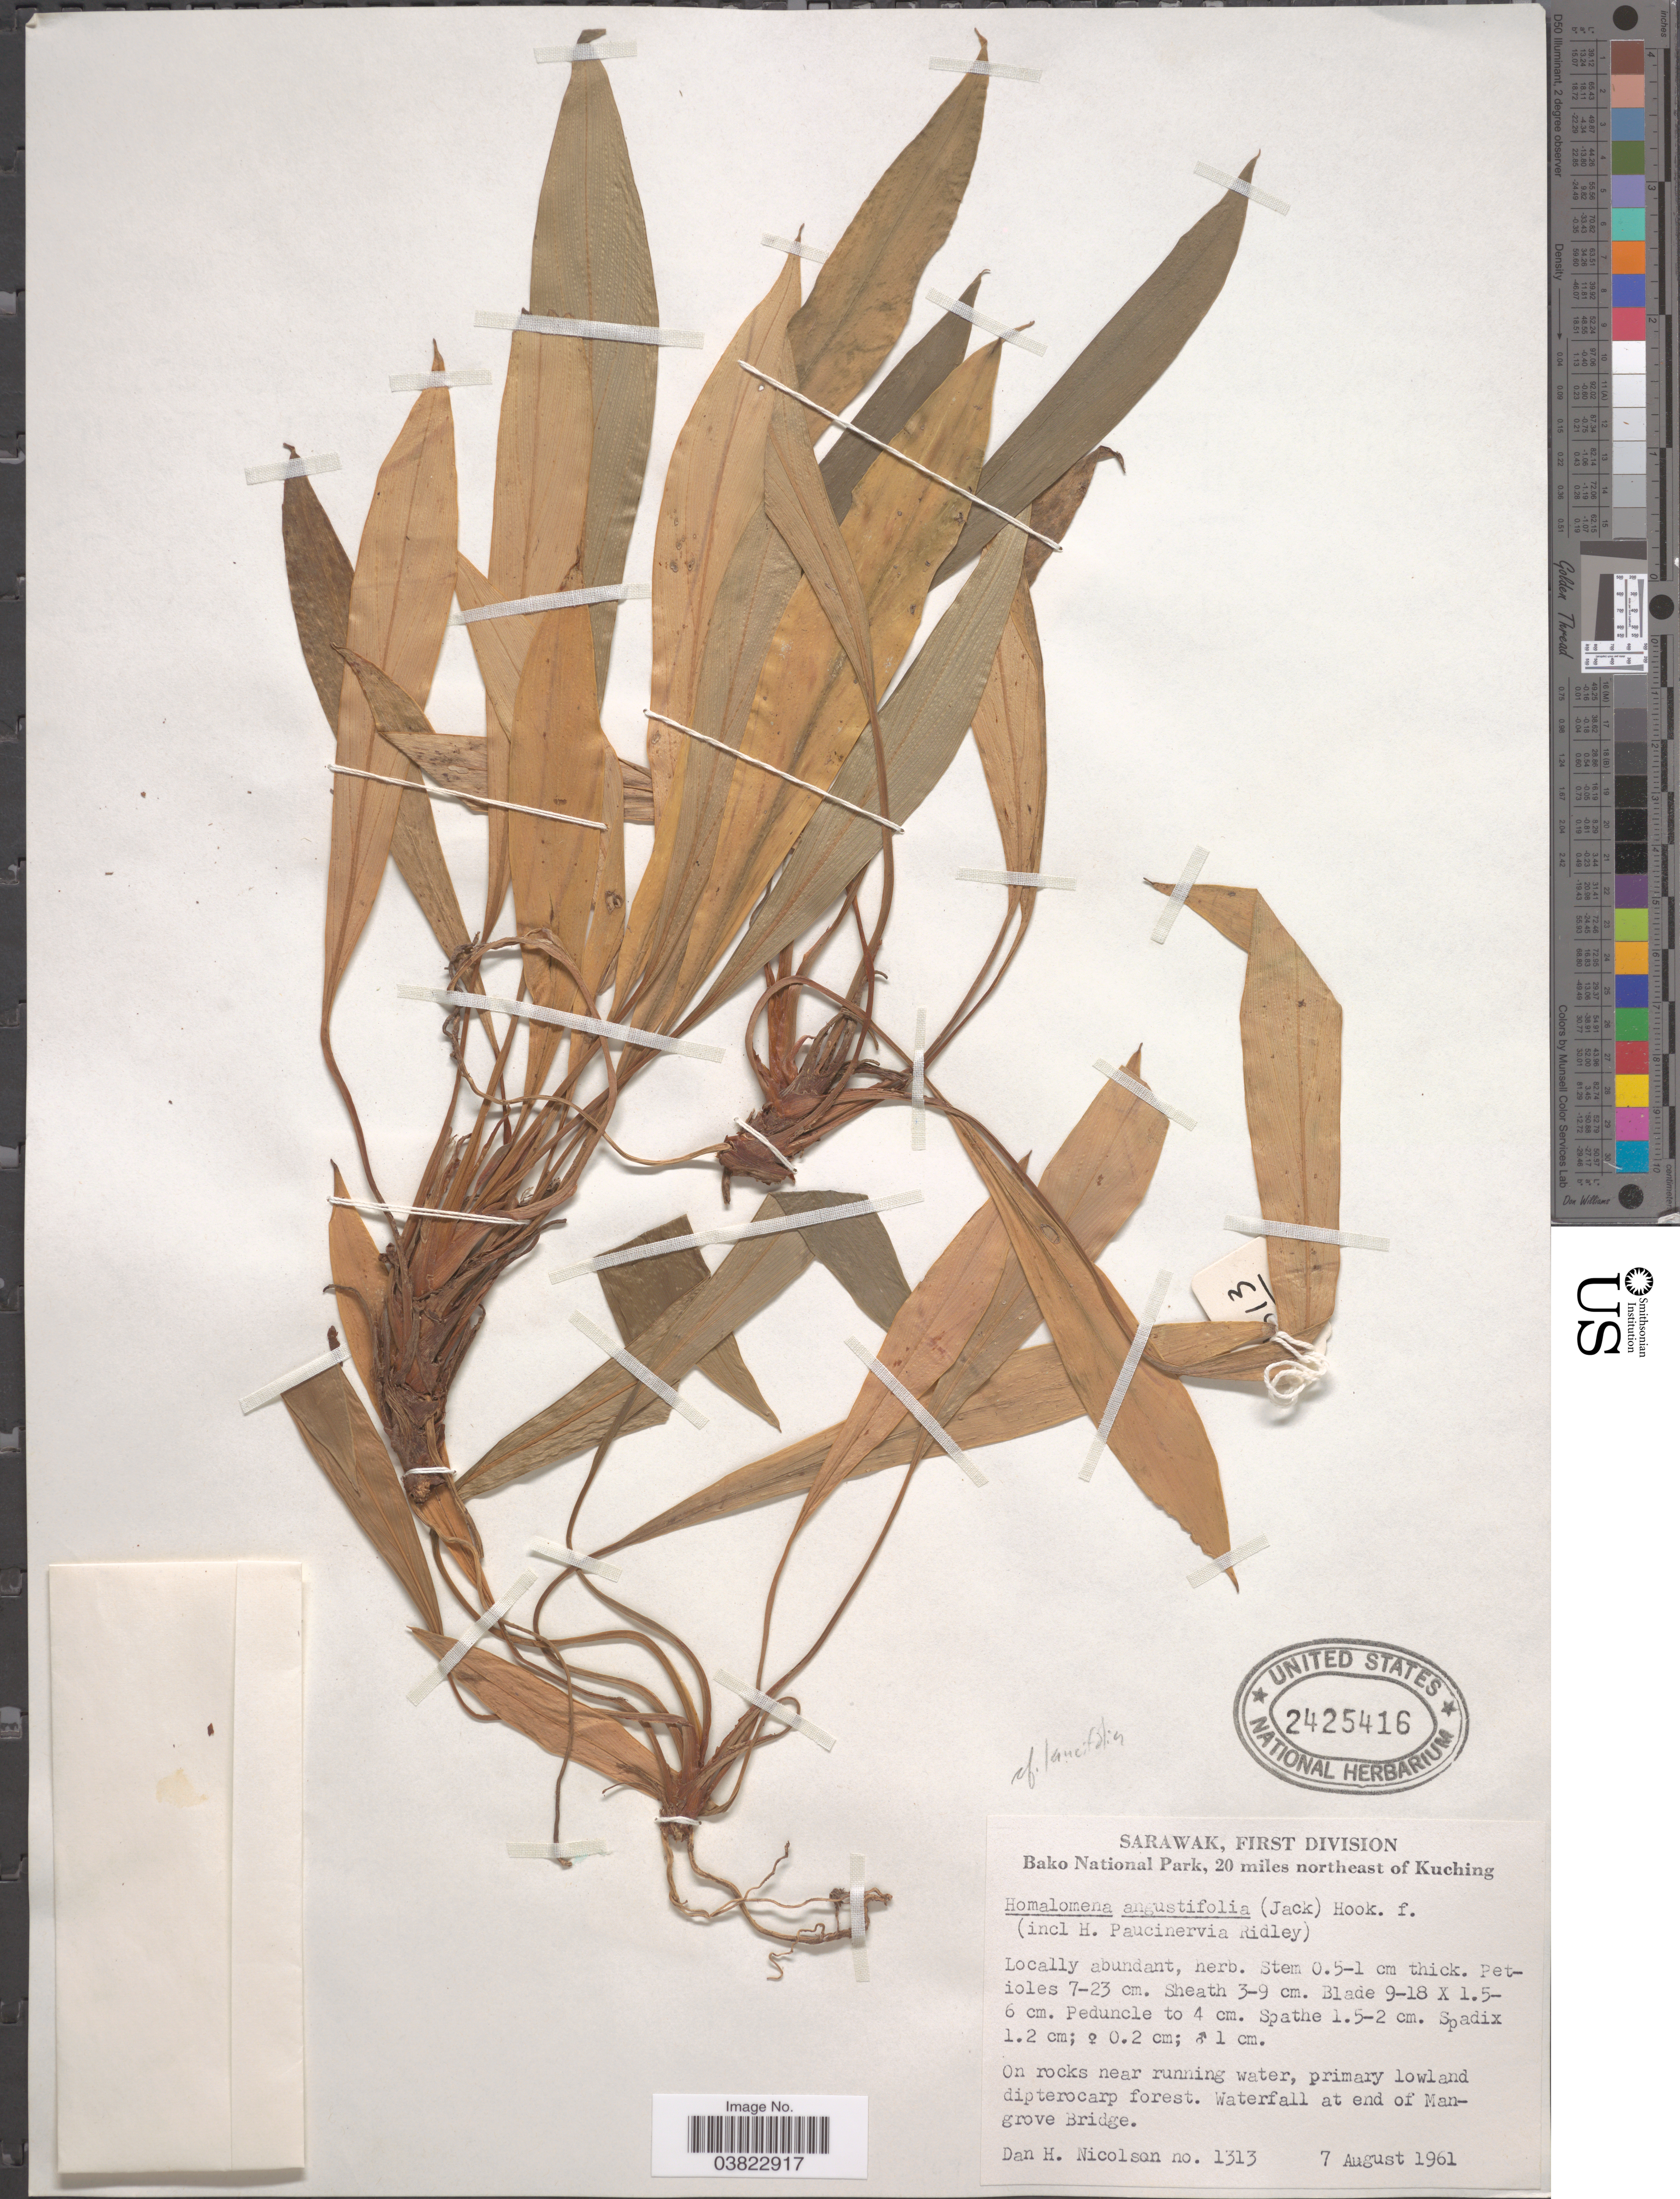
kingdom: Plantae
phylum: Tracheophyta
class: Liliopsida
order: Alismatales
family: Araceae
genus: Homalomena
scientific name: Homalomena lancifolia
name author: Hook. f.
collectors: D. H. Nicolson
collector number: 1313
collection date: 1961-08-07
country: Malaysia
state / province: Sarawak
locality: First Division. Bako National Park, 20 miles northeast of Kuching. Waterfall at end of Mangrove Bridge.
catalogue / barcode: US 2425416